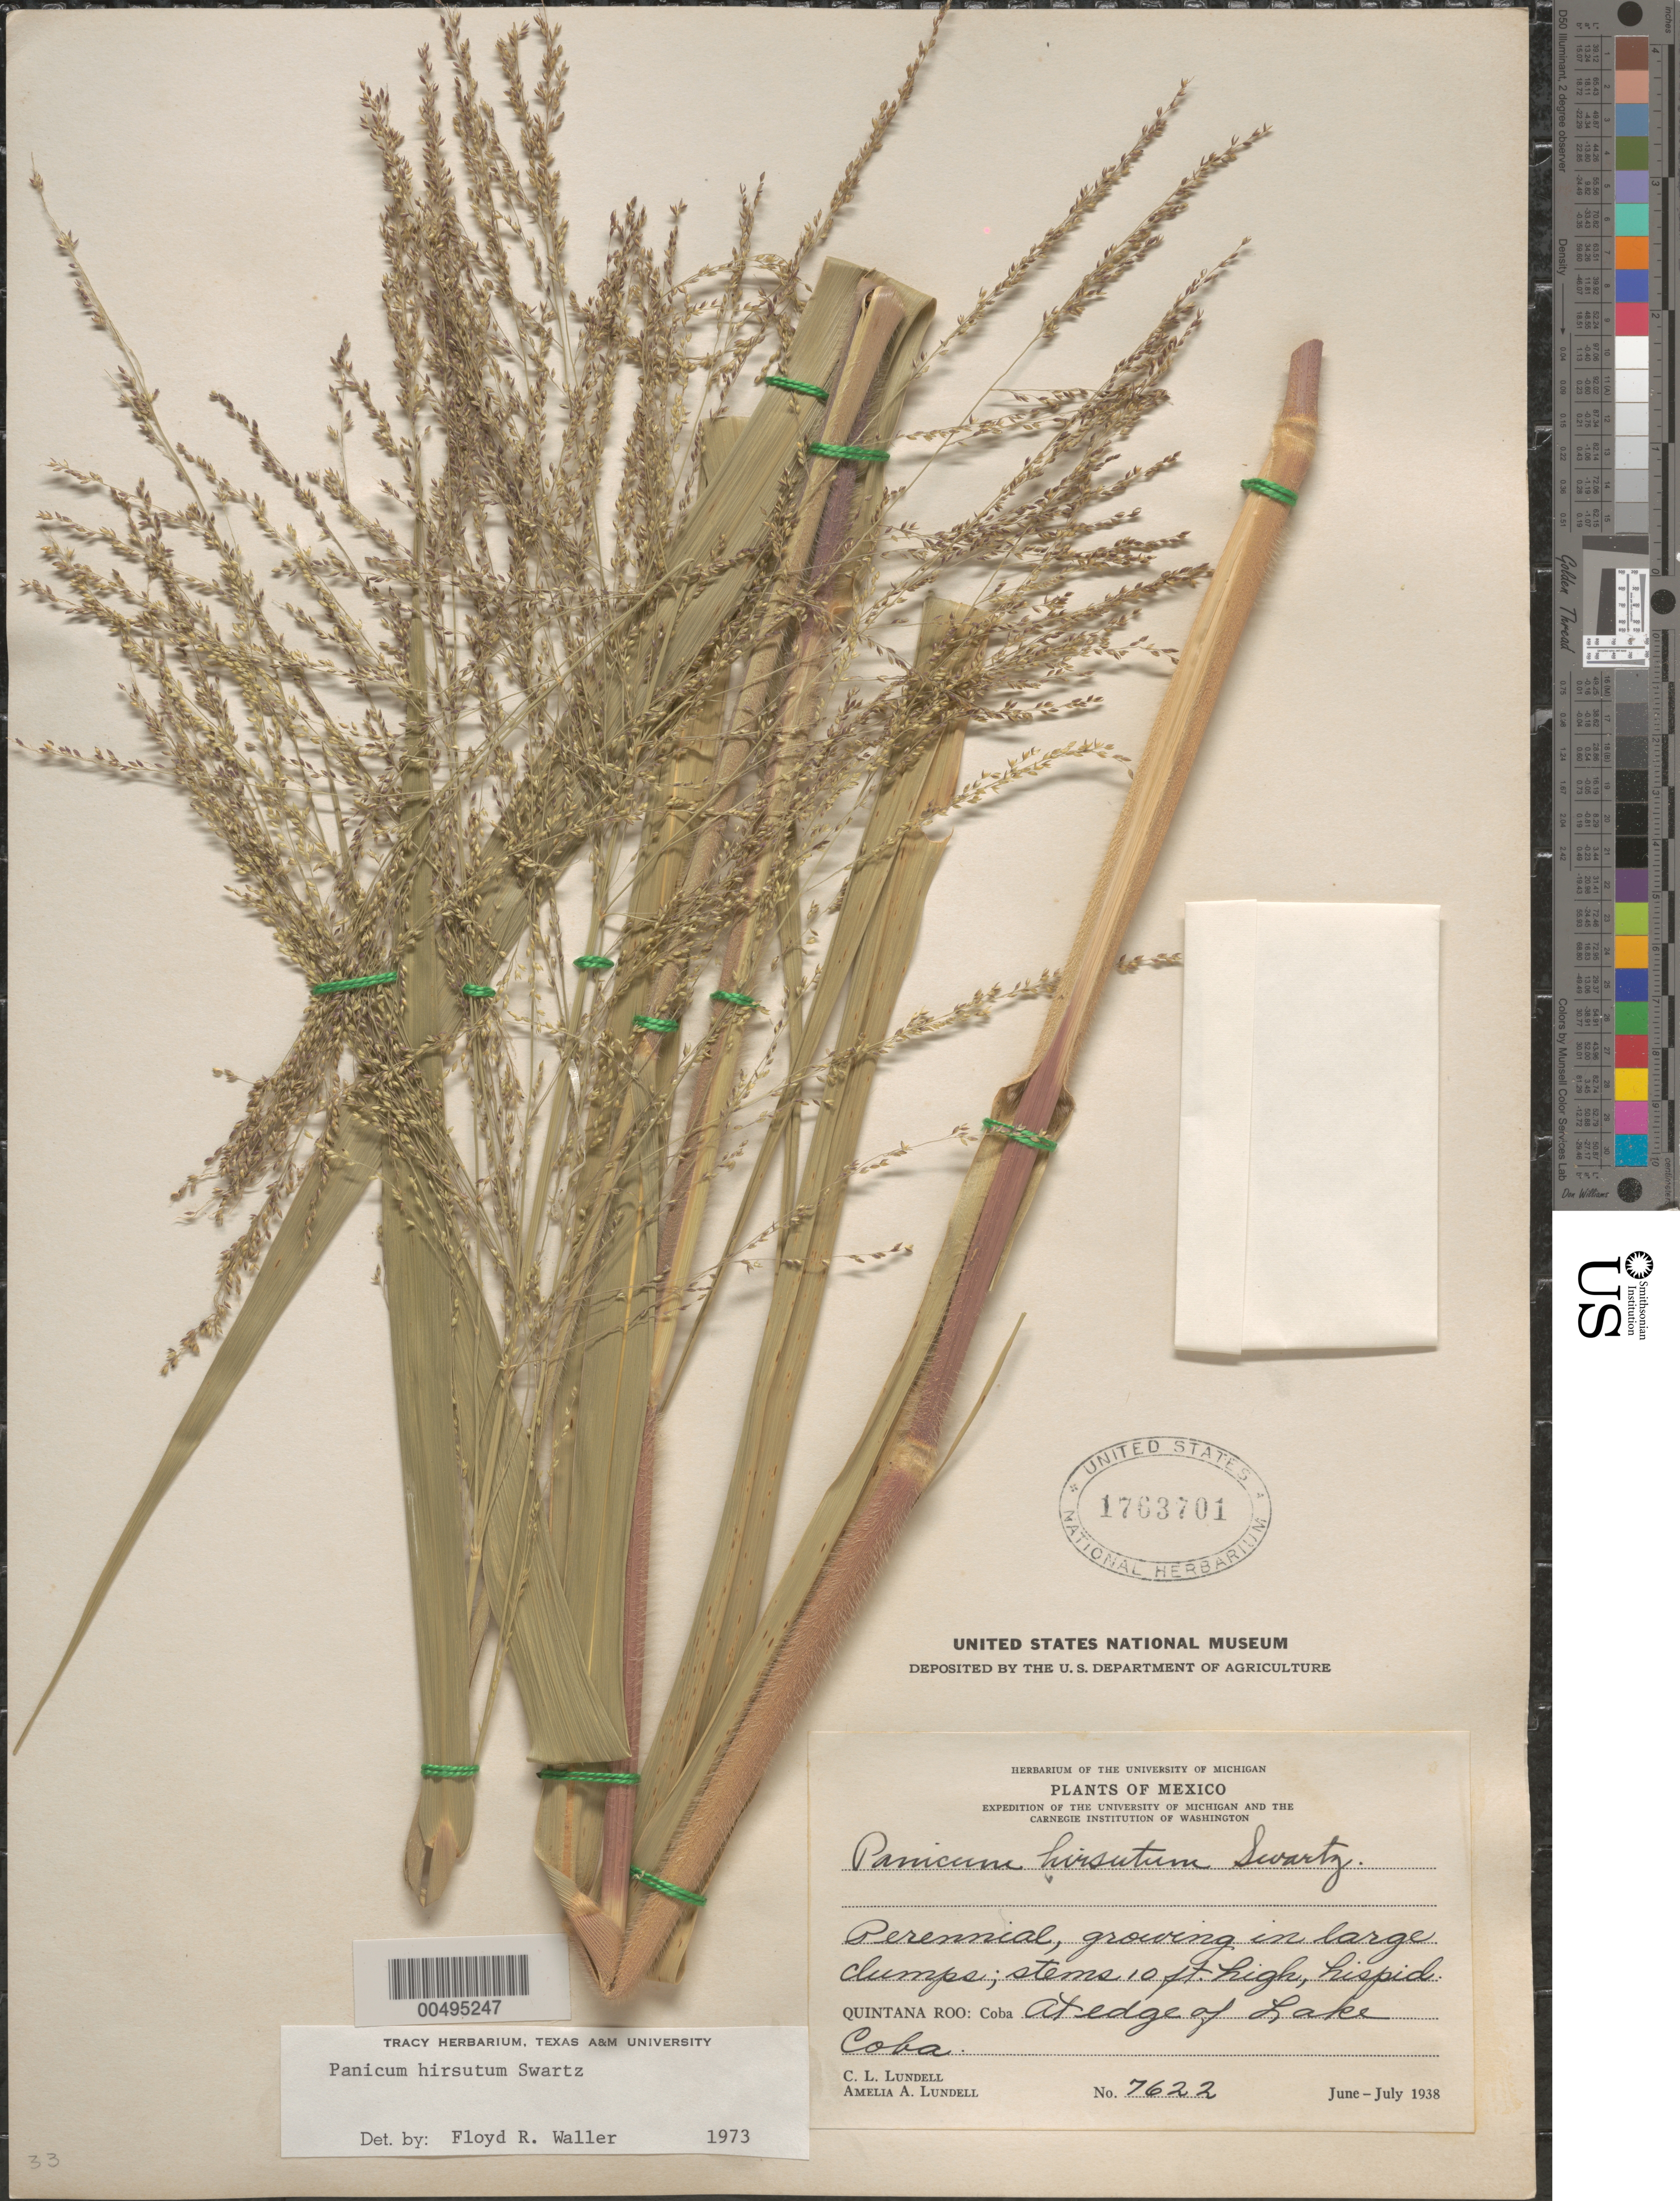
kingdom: Plantae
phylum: Tracheophyta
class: Liliopsida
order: Poales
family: Poaceae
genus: Panicum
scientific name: Panicum hirsutum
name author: Sw.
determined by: Waller, F. R.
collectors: C. L. Lundell & A. A. Lundell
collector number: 7622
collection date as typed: Jun 1938 to -- Jul 1938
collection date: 1938-06/1938-07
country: Mexico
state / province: Quintana Roo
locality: Coba, at edge of Lake Coba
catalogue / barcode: US 1763701